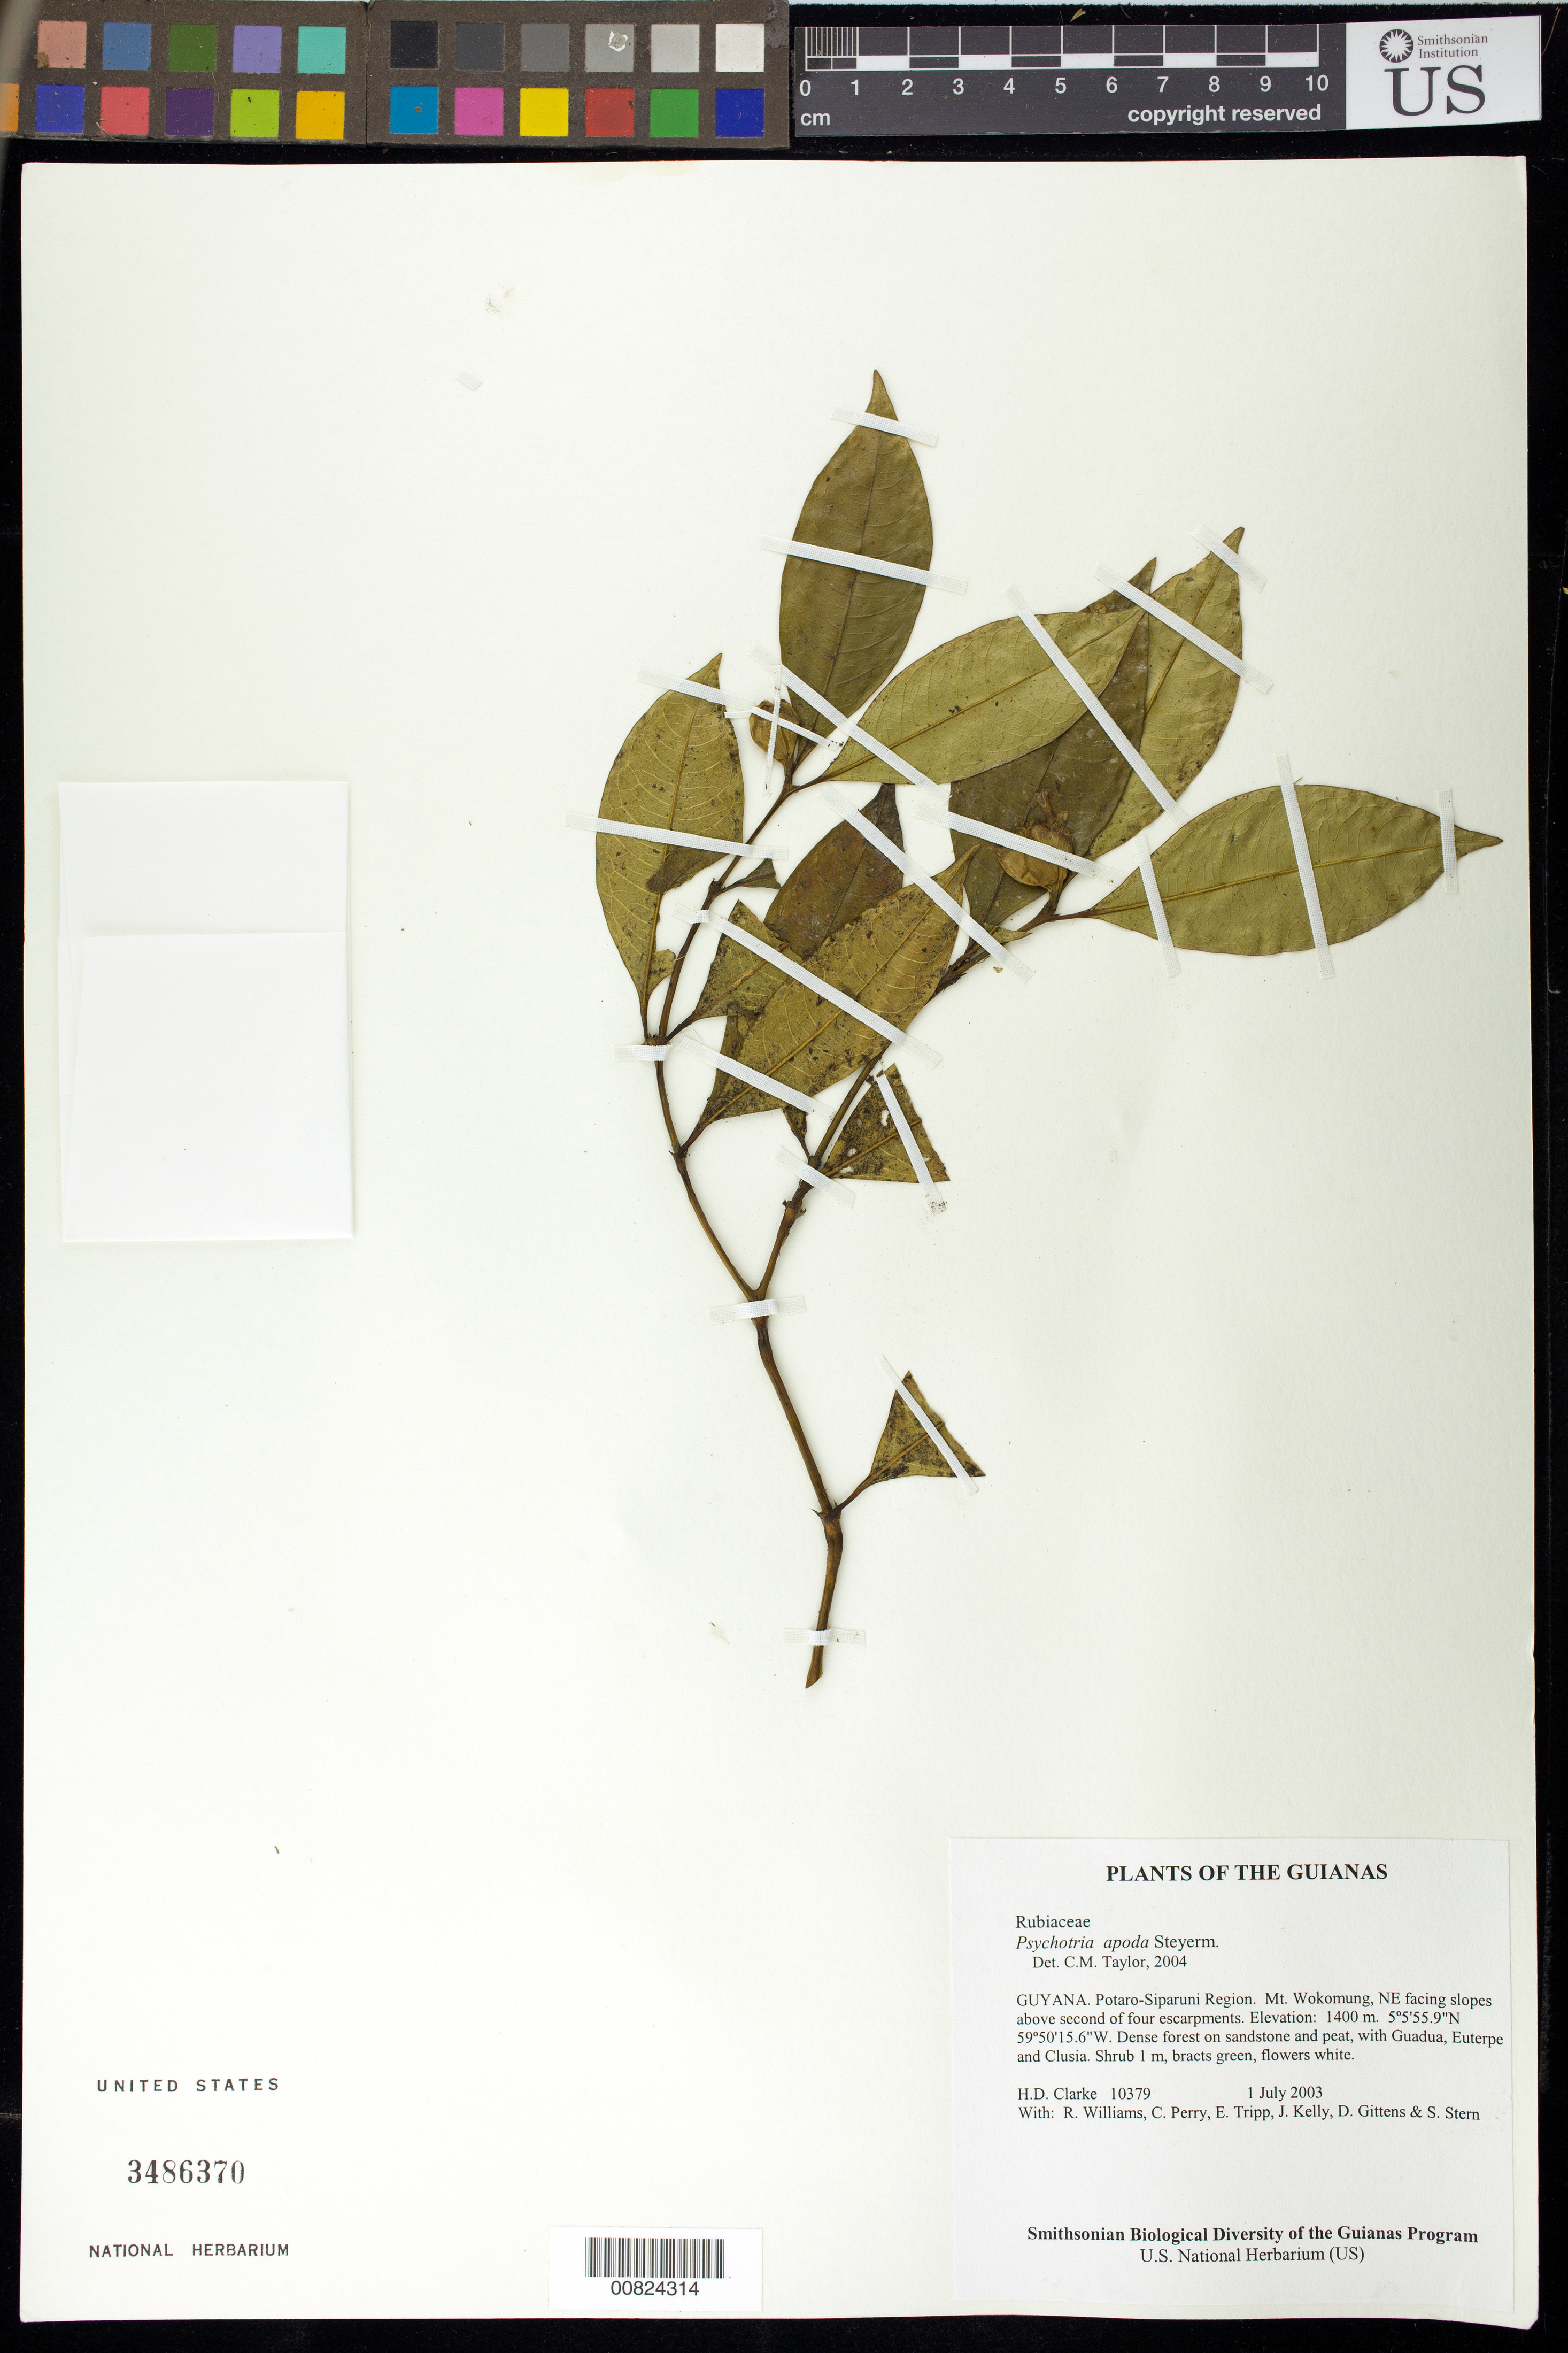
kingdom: Plantae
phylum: Tracheophyta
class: Magnoliopsida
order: Gentianales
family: Rubiaceae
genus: Palicourea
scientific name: Palicourea apoda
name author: (Steyerm.) Delprete & J.H. Kirkbr.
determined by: Kirkbride, J. H., Jr.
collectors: H. D. Clarke, R. Williams, C. Perry, E. Tripp, J. Kelly, D. Gittens & S. R. Stern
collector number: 10379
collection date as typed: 1 July 2003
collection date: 2003-07-01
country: Guyana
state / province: Potaro-Siparuni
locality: Mt. Wokomung, NE facing slopes above second of four escarpments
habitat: Dense forest on sandstone and peat, with Guadua, Euterpe and Clusia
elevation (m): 1400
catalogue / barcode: US 3486370